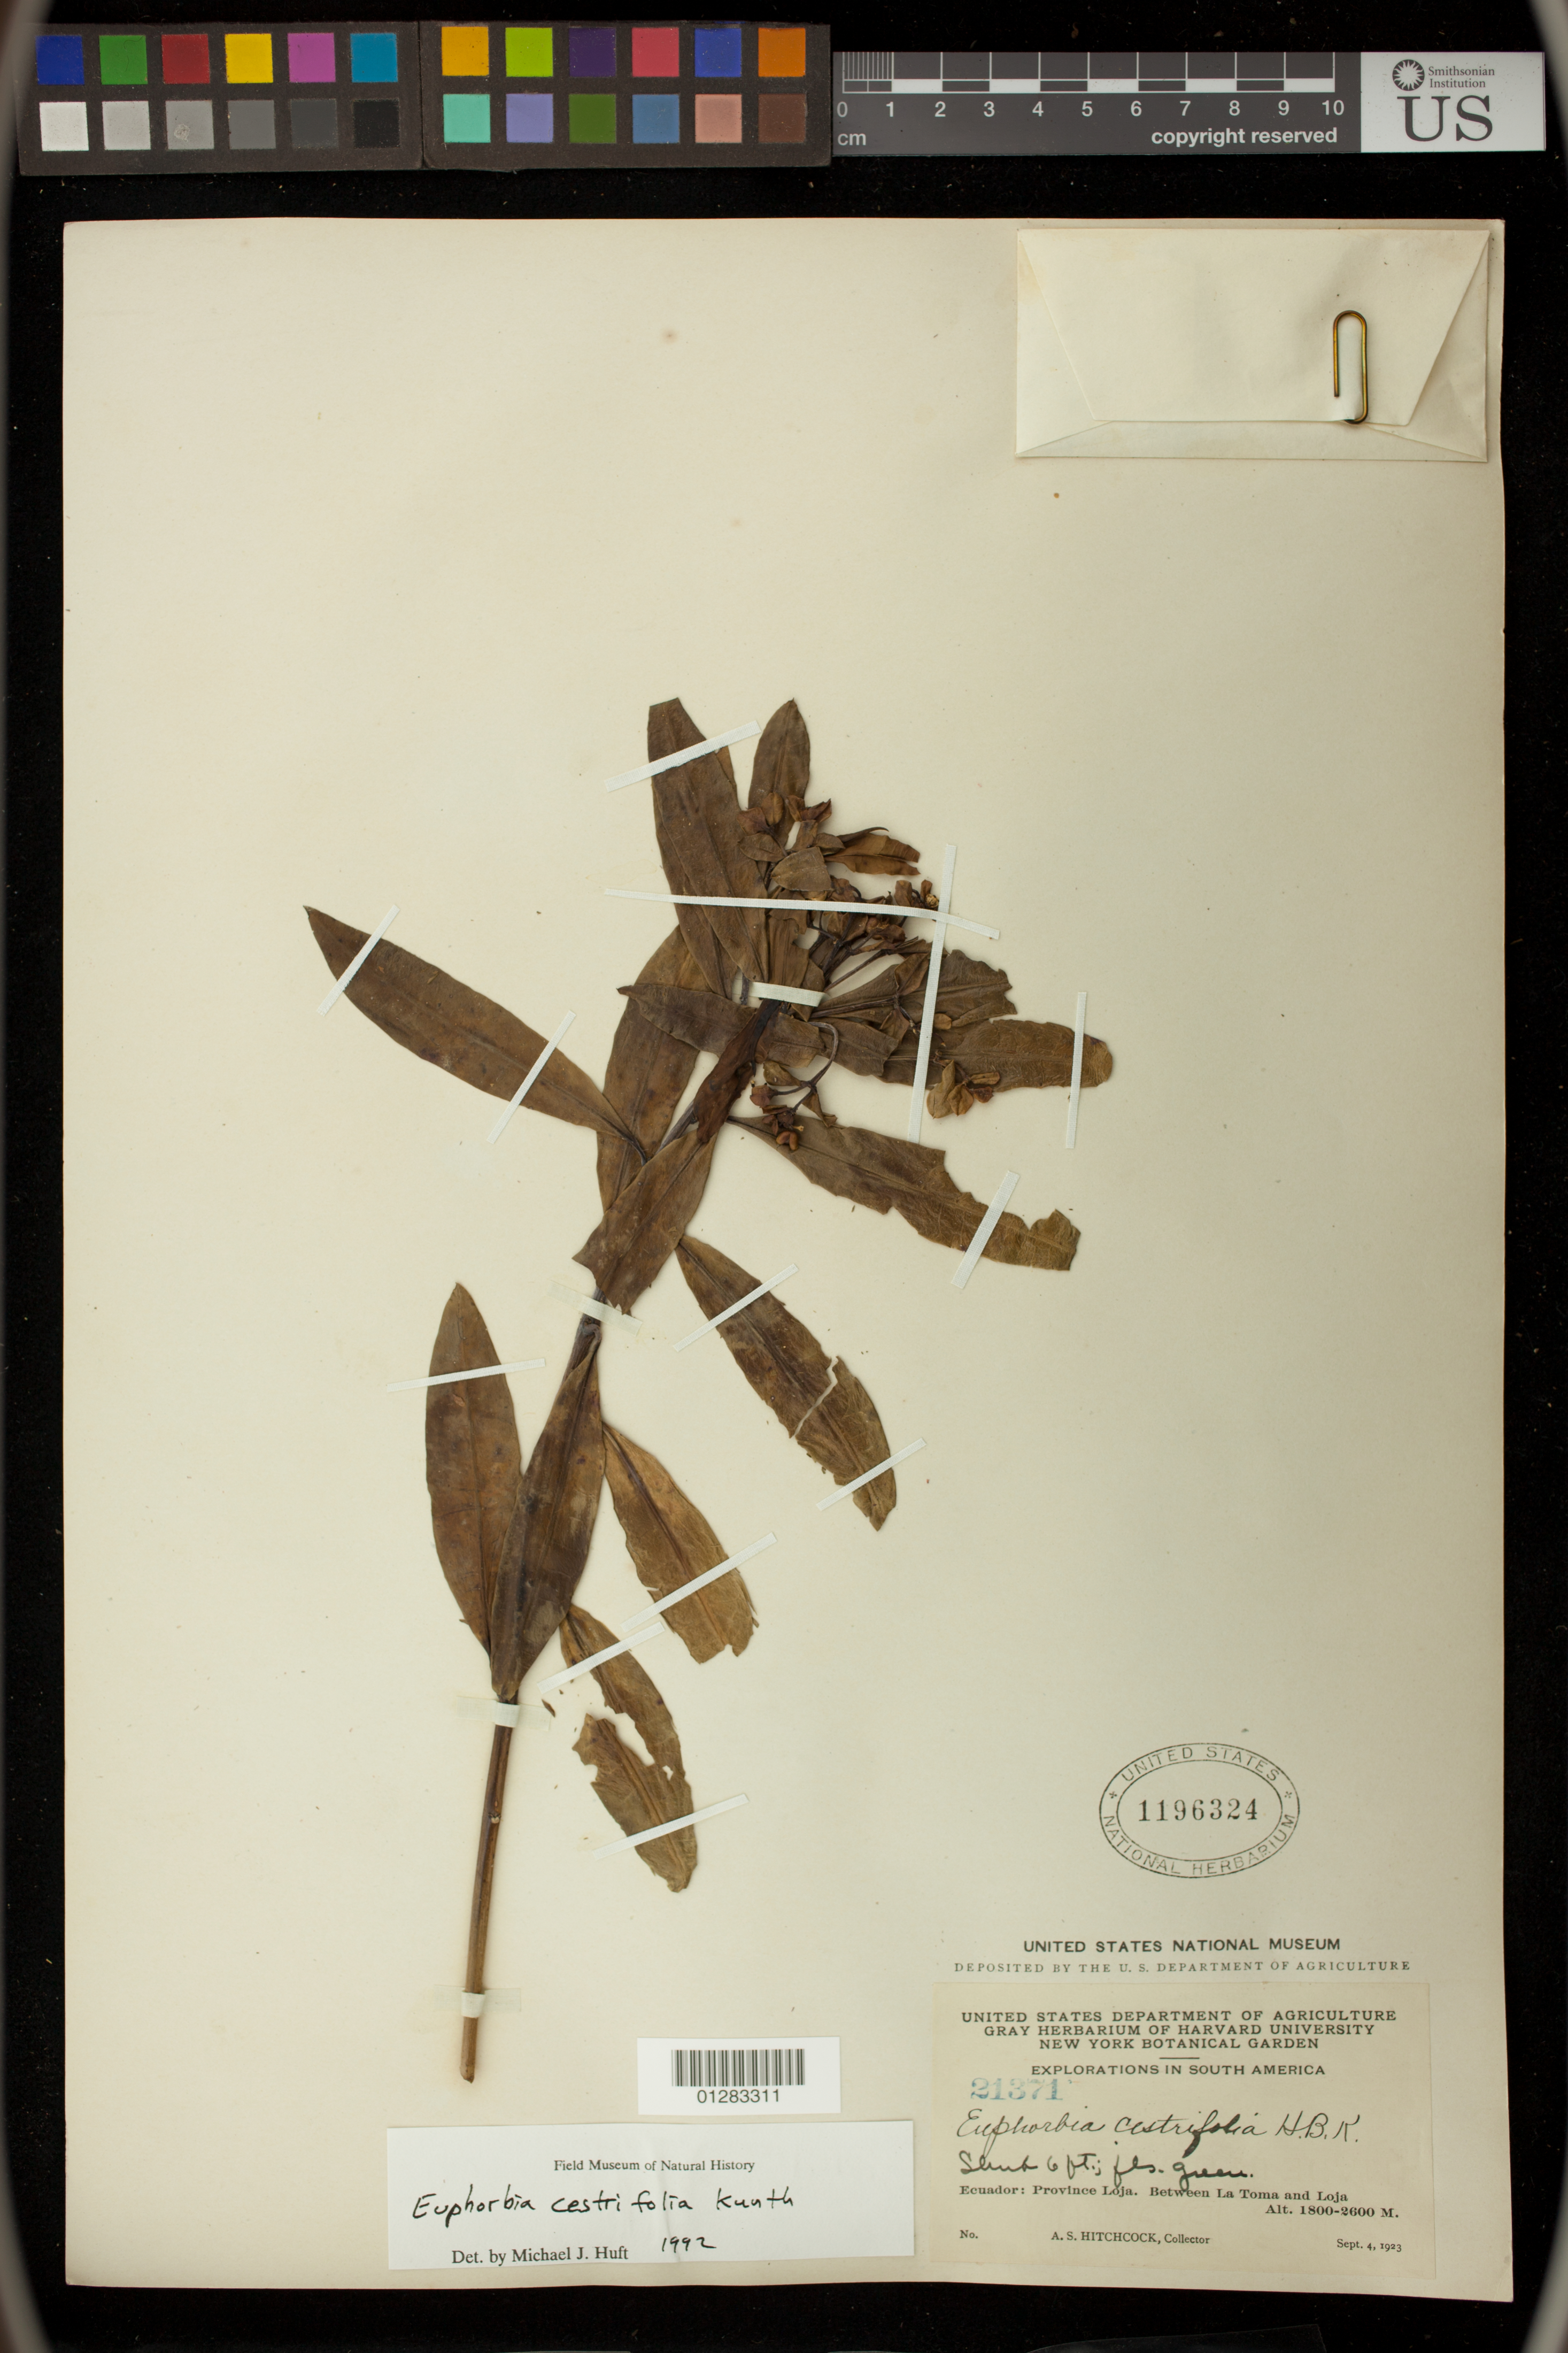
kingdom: Plantae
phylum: Tracheophyta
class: Magnoliopsida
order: Malpighiales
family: Euphorbiaceae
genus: Euphorbia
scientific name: Euphorbia cotinifolia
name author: L.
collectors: A. S. Hitchcock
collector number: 21371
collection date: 1923-09-04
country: Ecuador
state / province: Loja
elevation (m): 1800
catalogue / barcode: US 1196324